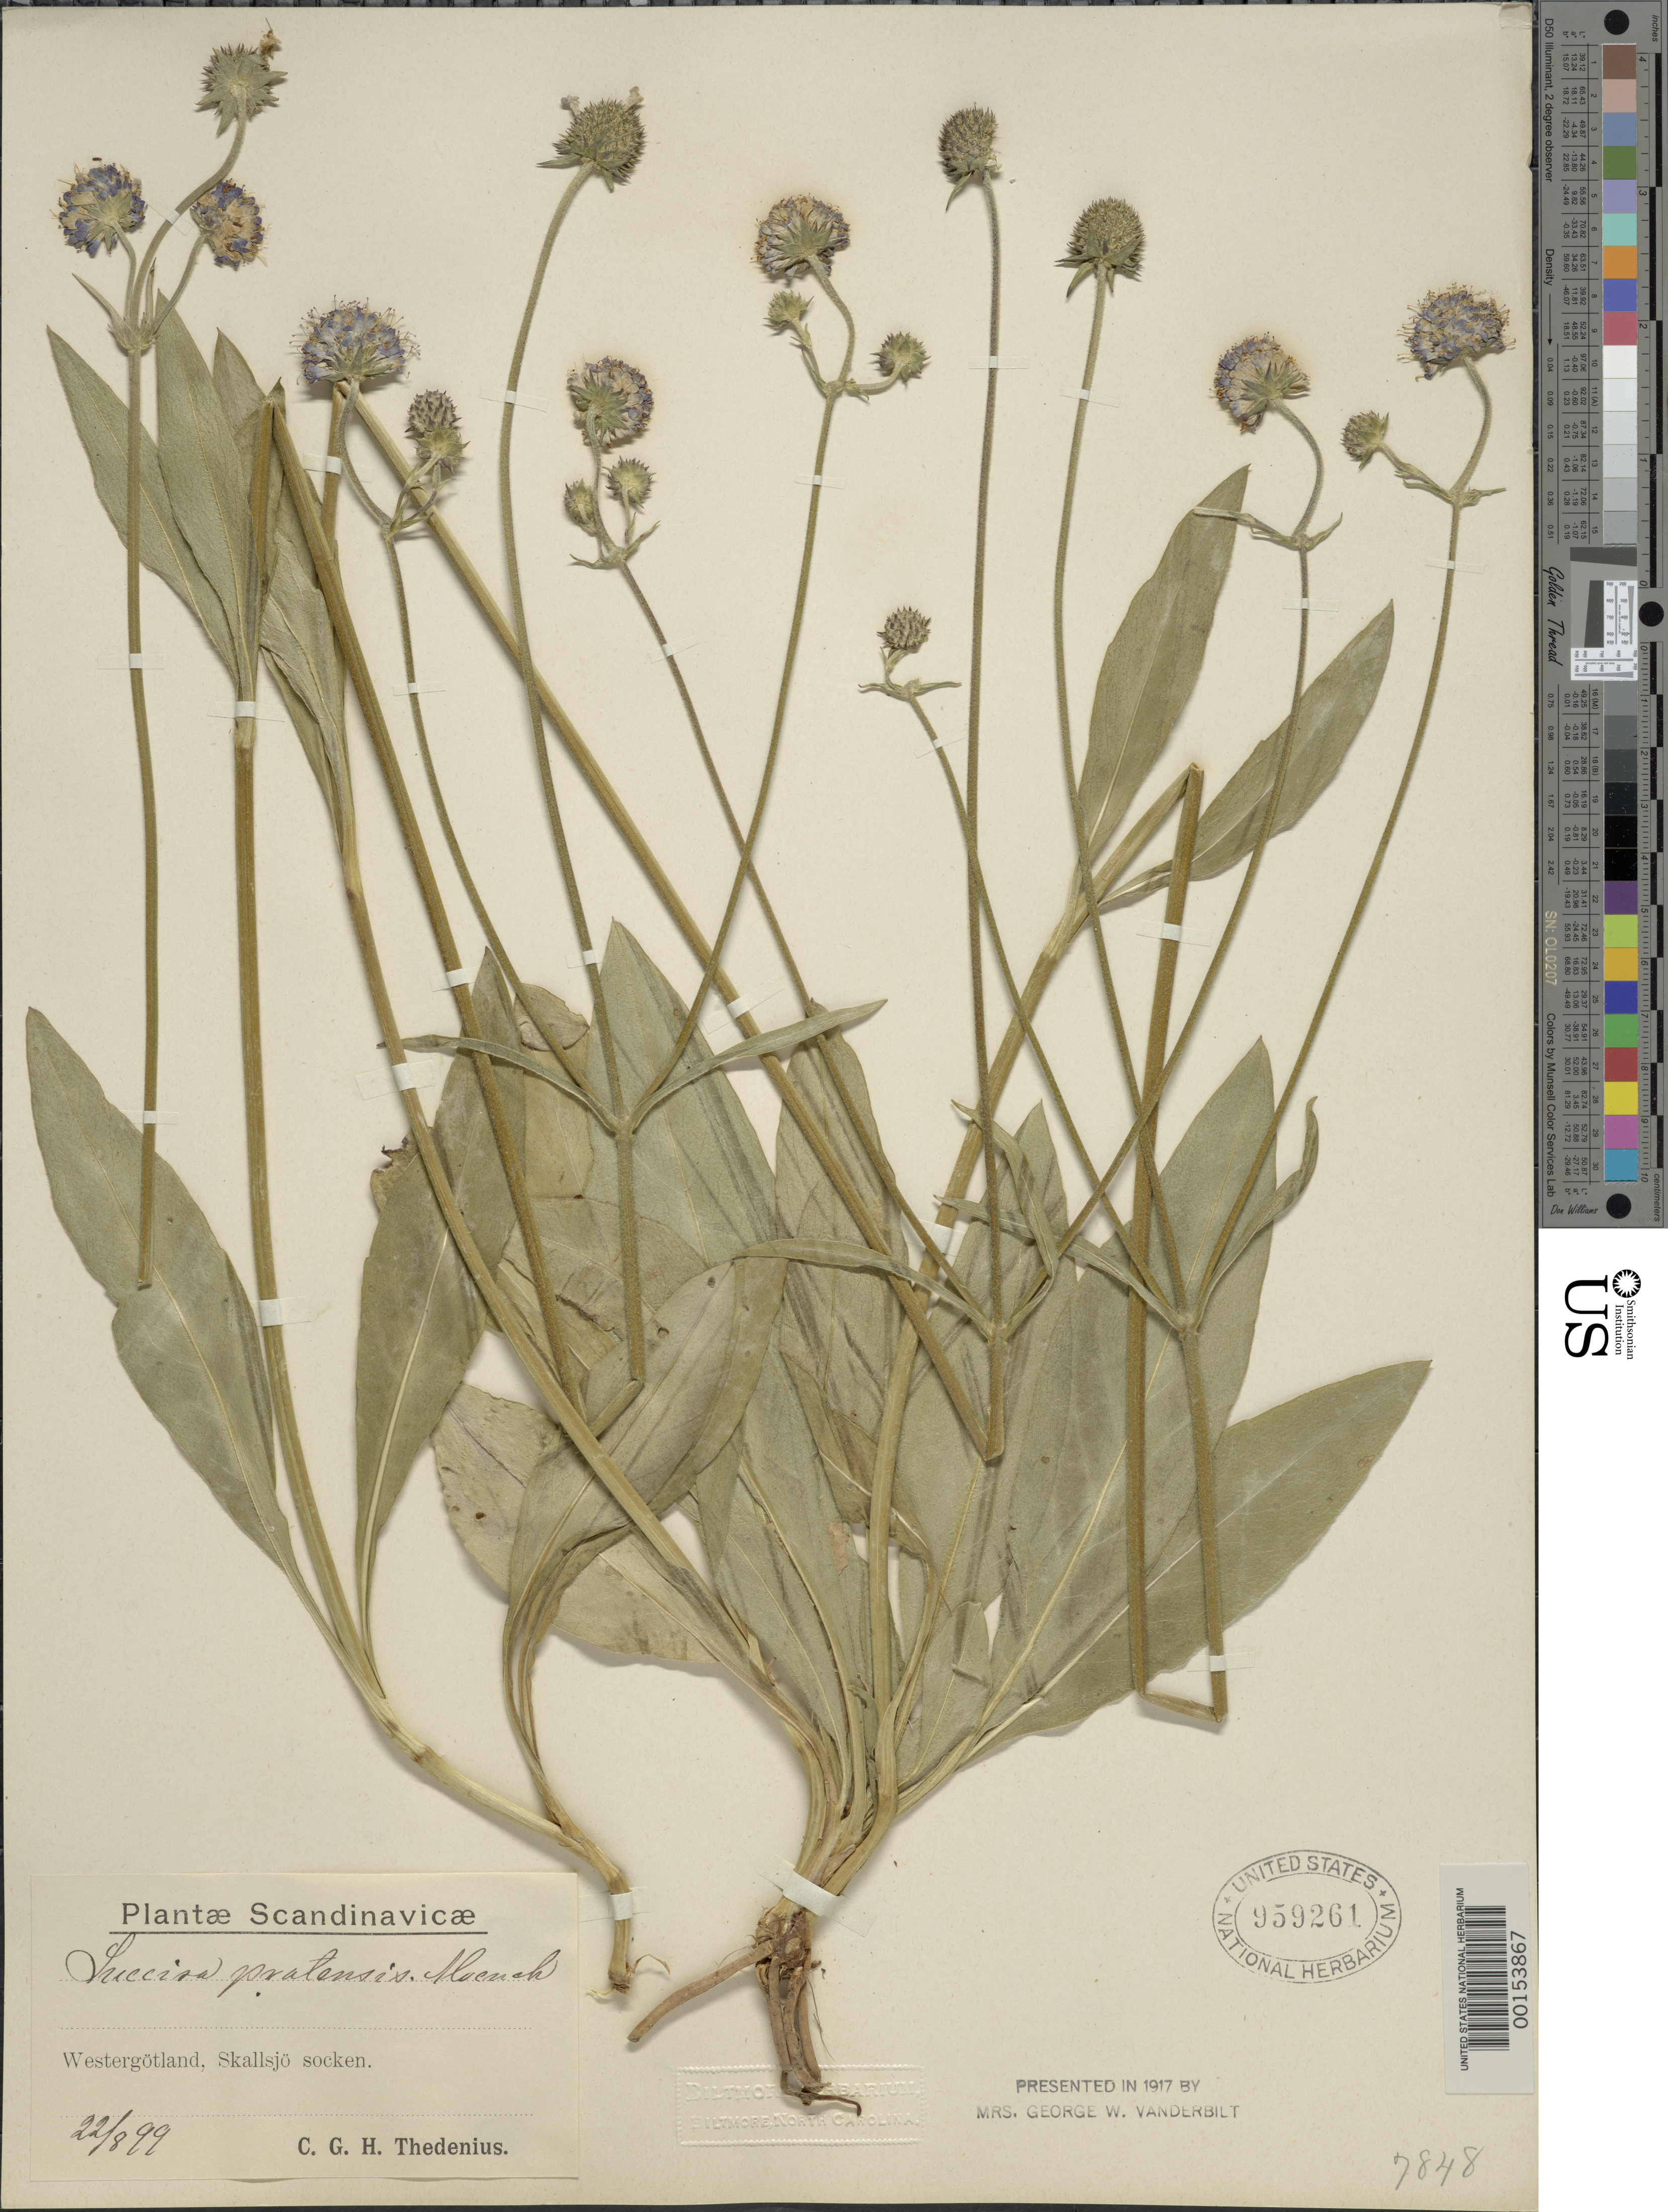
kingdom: Plantae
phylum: Tracheophyta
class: Magnoliopsida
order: Dipsacales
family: Caprifoliaceae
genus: Succisa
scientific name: Succisa pratensis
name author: Moench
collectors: C. Thedenuis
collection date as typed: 22 Aug 1899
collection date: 1899-08-22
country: Sweden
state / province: Västra Götaland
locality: Westergötland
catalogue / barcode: US 959261